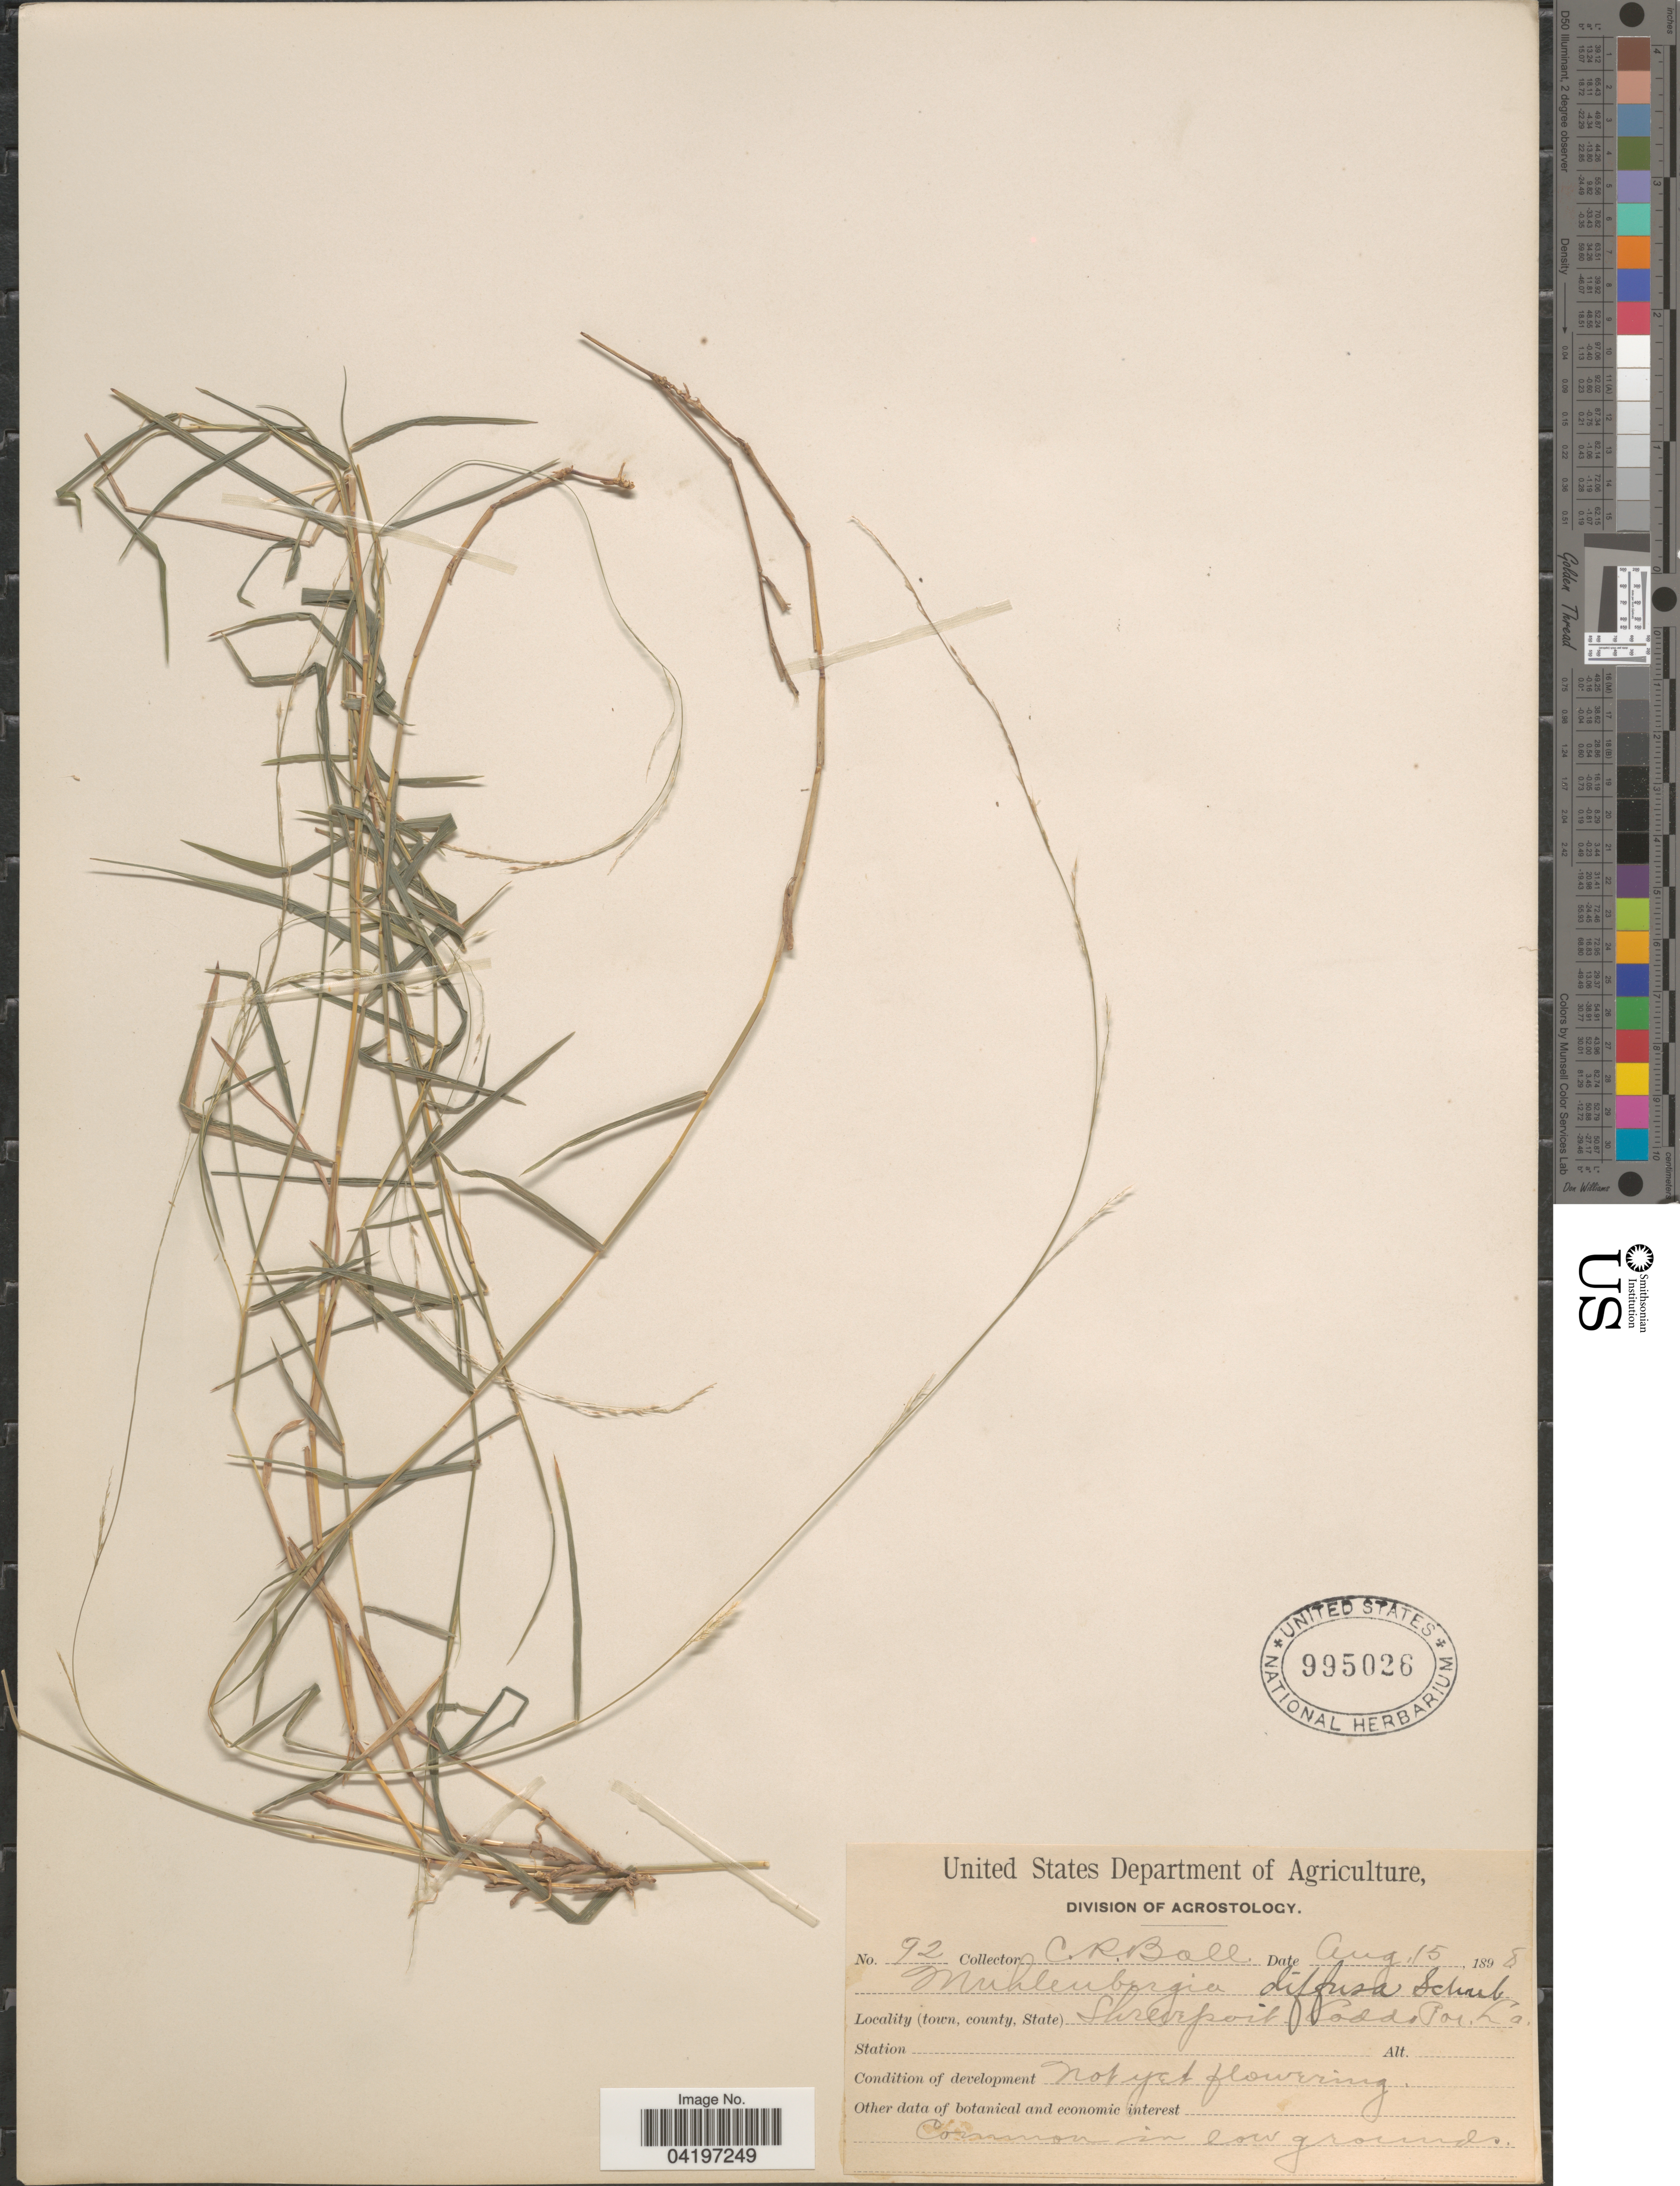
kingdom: Plantae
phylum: Tracheophyta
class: Liliopsida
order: Poales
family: Poaceae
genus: Muhlenbergia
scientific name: Muhlenbergia schreberi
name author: J.F. Gmel.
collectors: C. R. Ball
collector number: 92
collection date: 1898-08-15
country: United States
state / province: Louisiana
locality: Shreveport, Caddo Par.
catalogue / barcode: US 995026